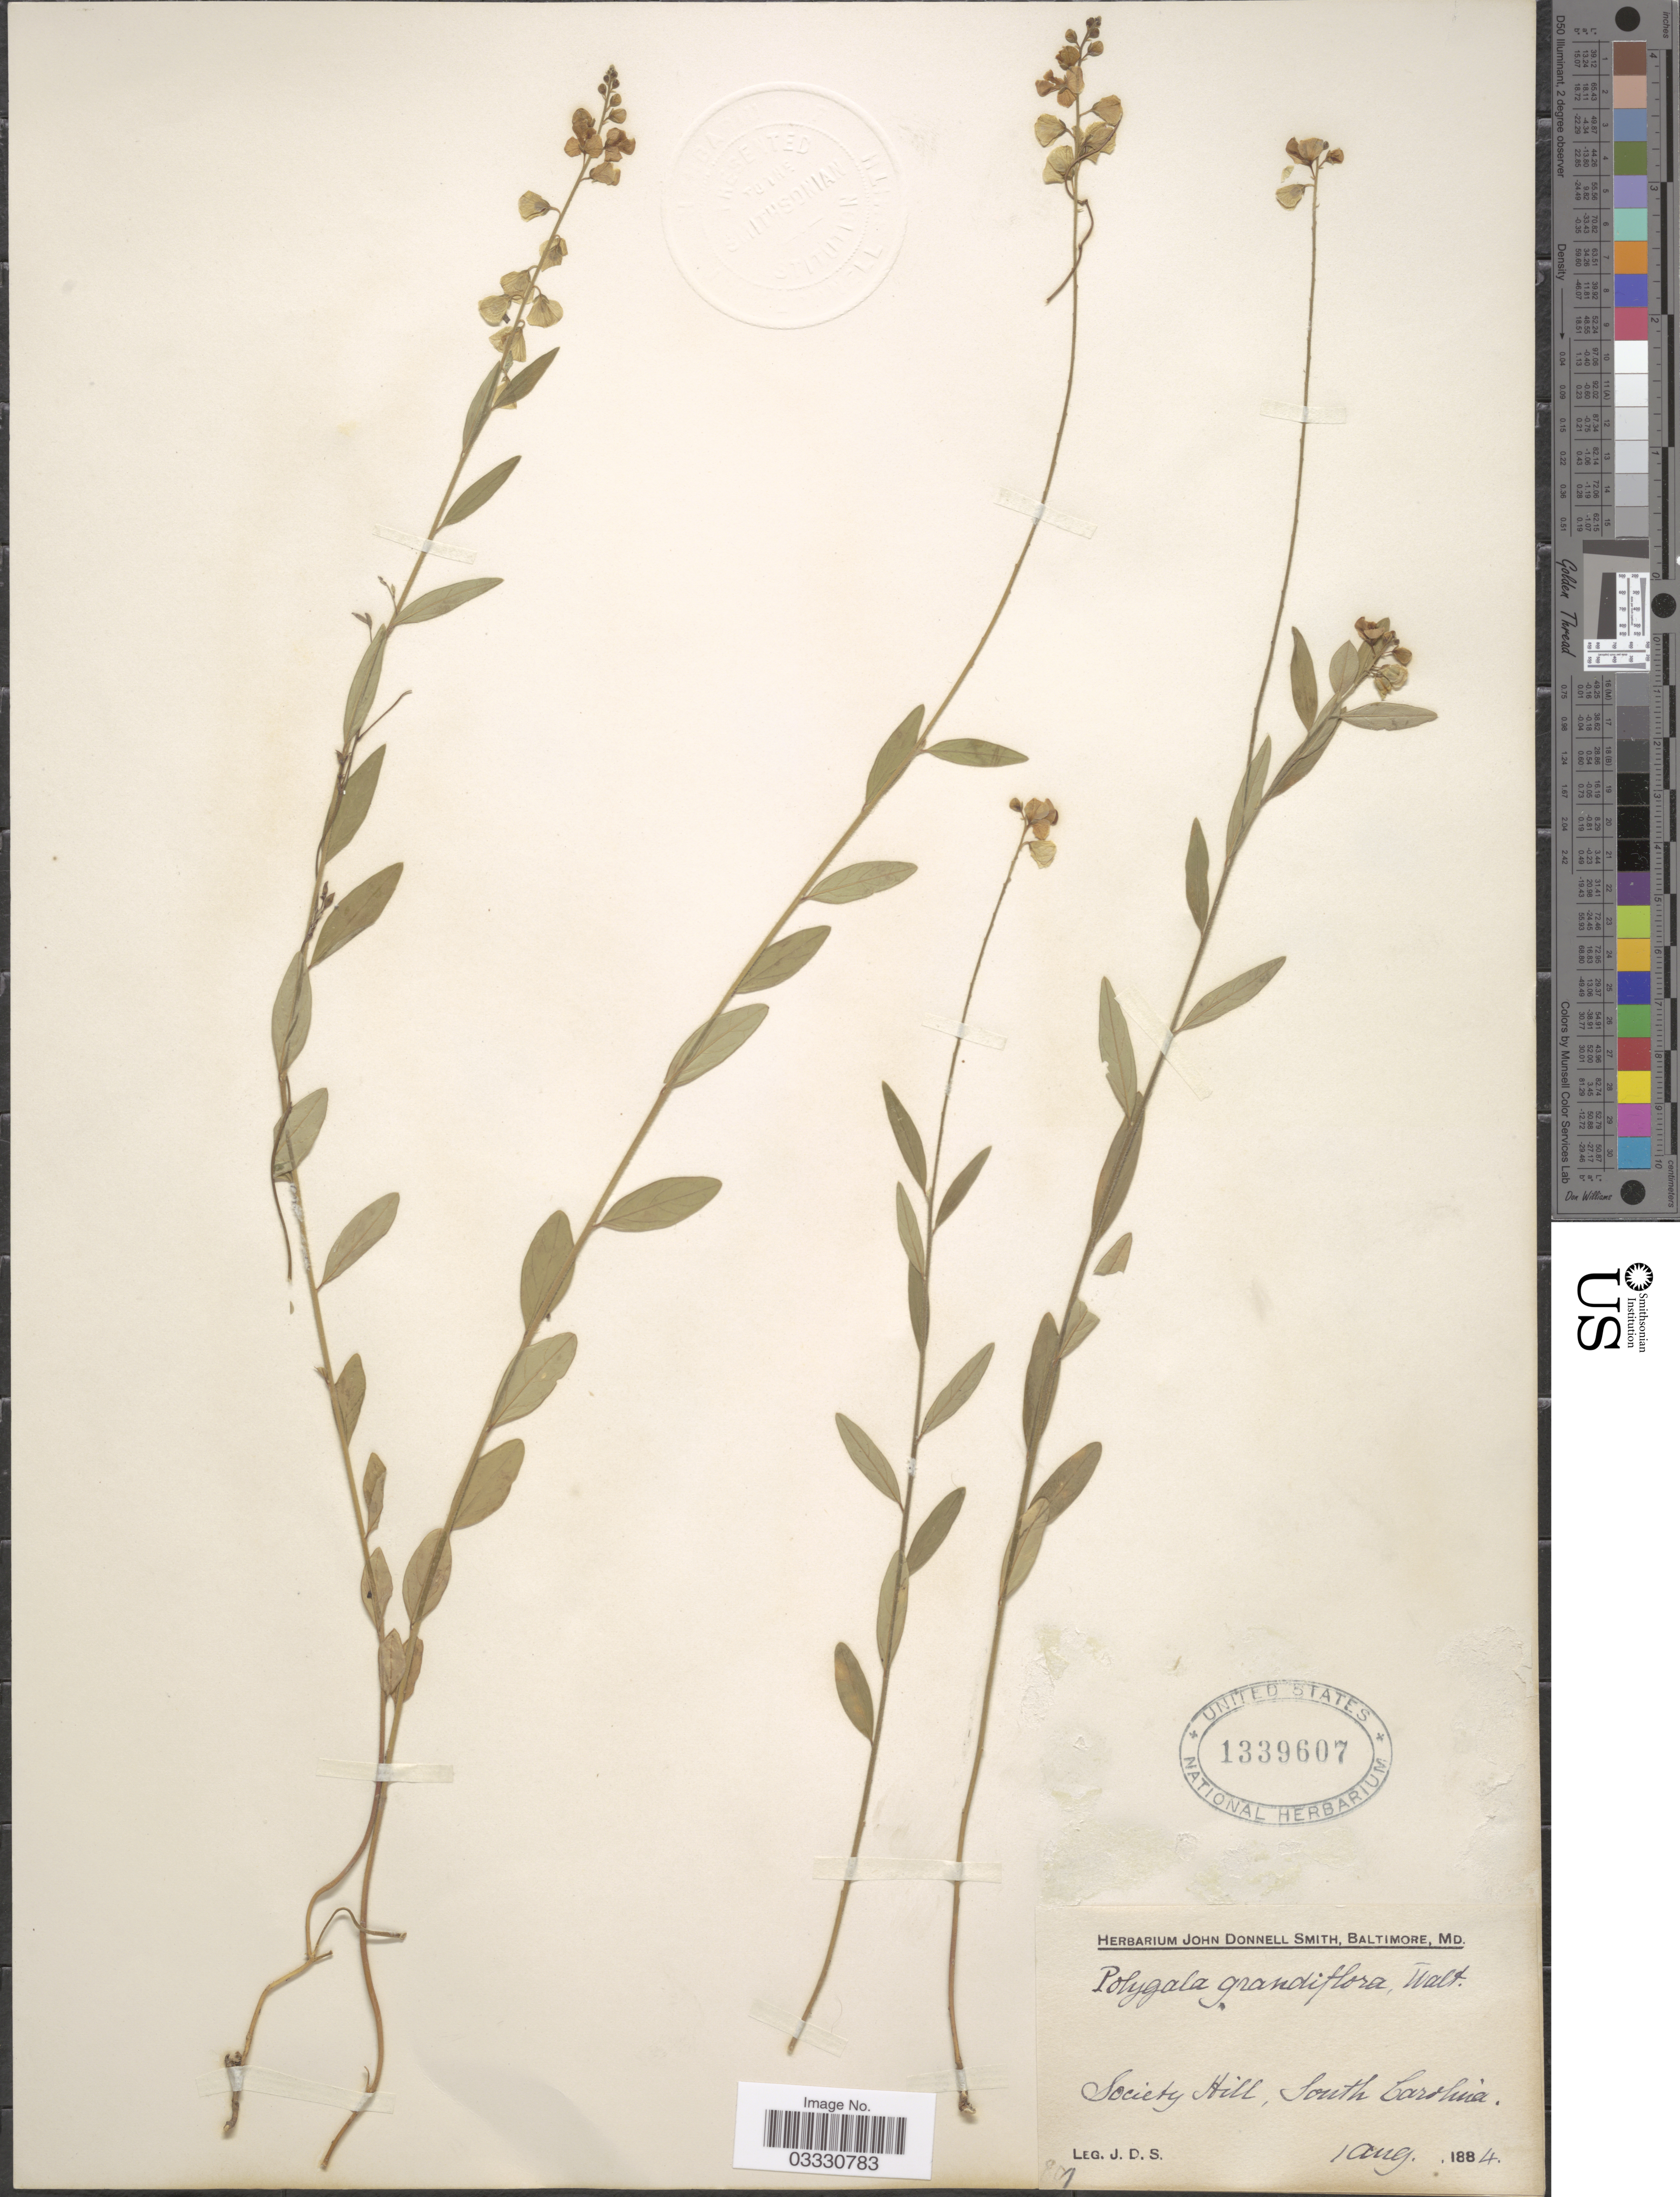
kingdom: Plantae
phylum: Tracheophyta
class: Magnoliopsida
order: Fabales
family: Polygalaceae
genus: Asemeia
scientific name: Asemeia grandiflora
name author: (Walter) Small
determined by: Strong, Mark T., (BOT), Smithsonian Institution - National Museum of Natural History (UNITED STATES)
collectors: J. Donnell Smith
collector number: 807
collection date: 1884-08-01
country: United States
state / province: South Carolina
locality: Society Hill.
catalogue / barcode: US 1339607